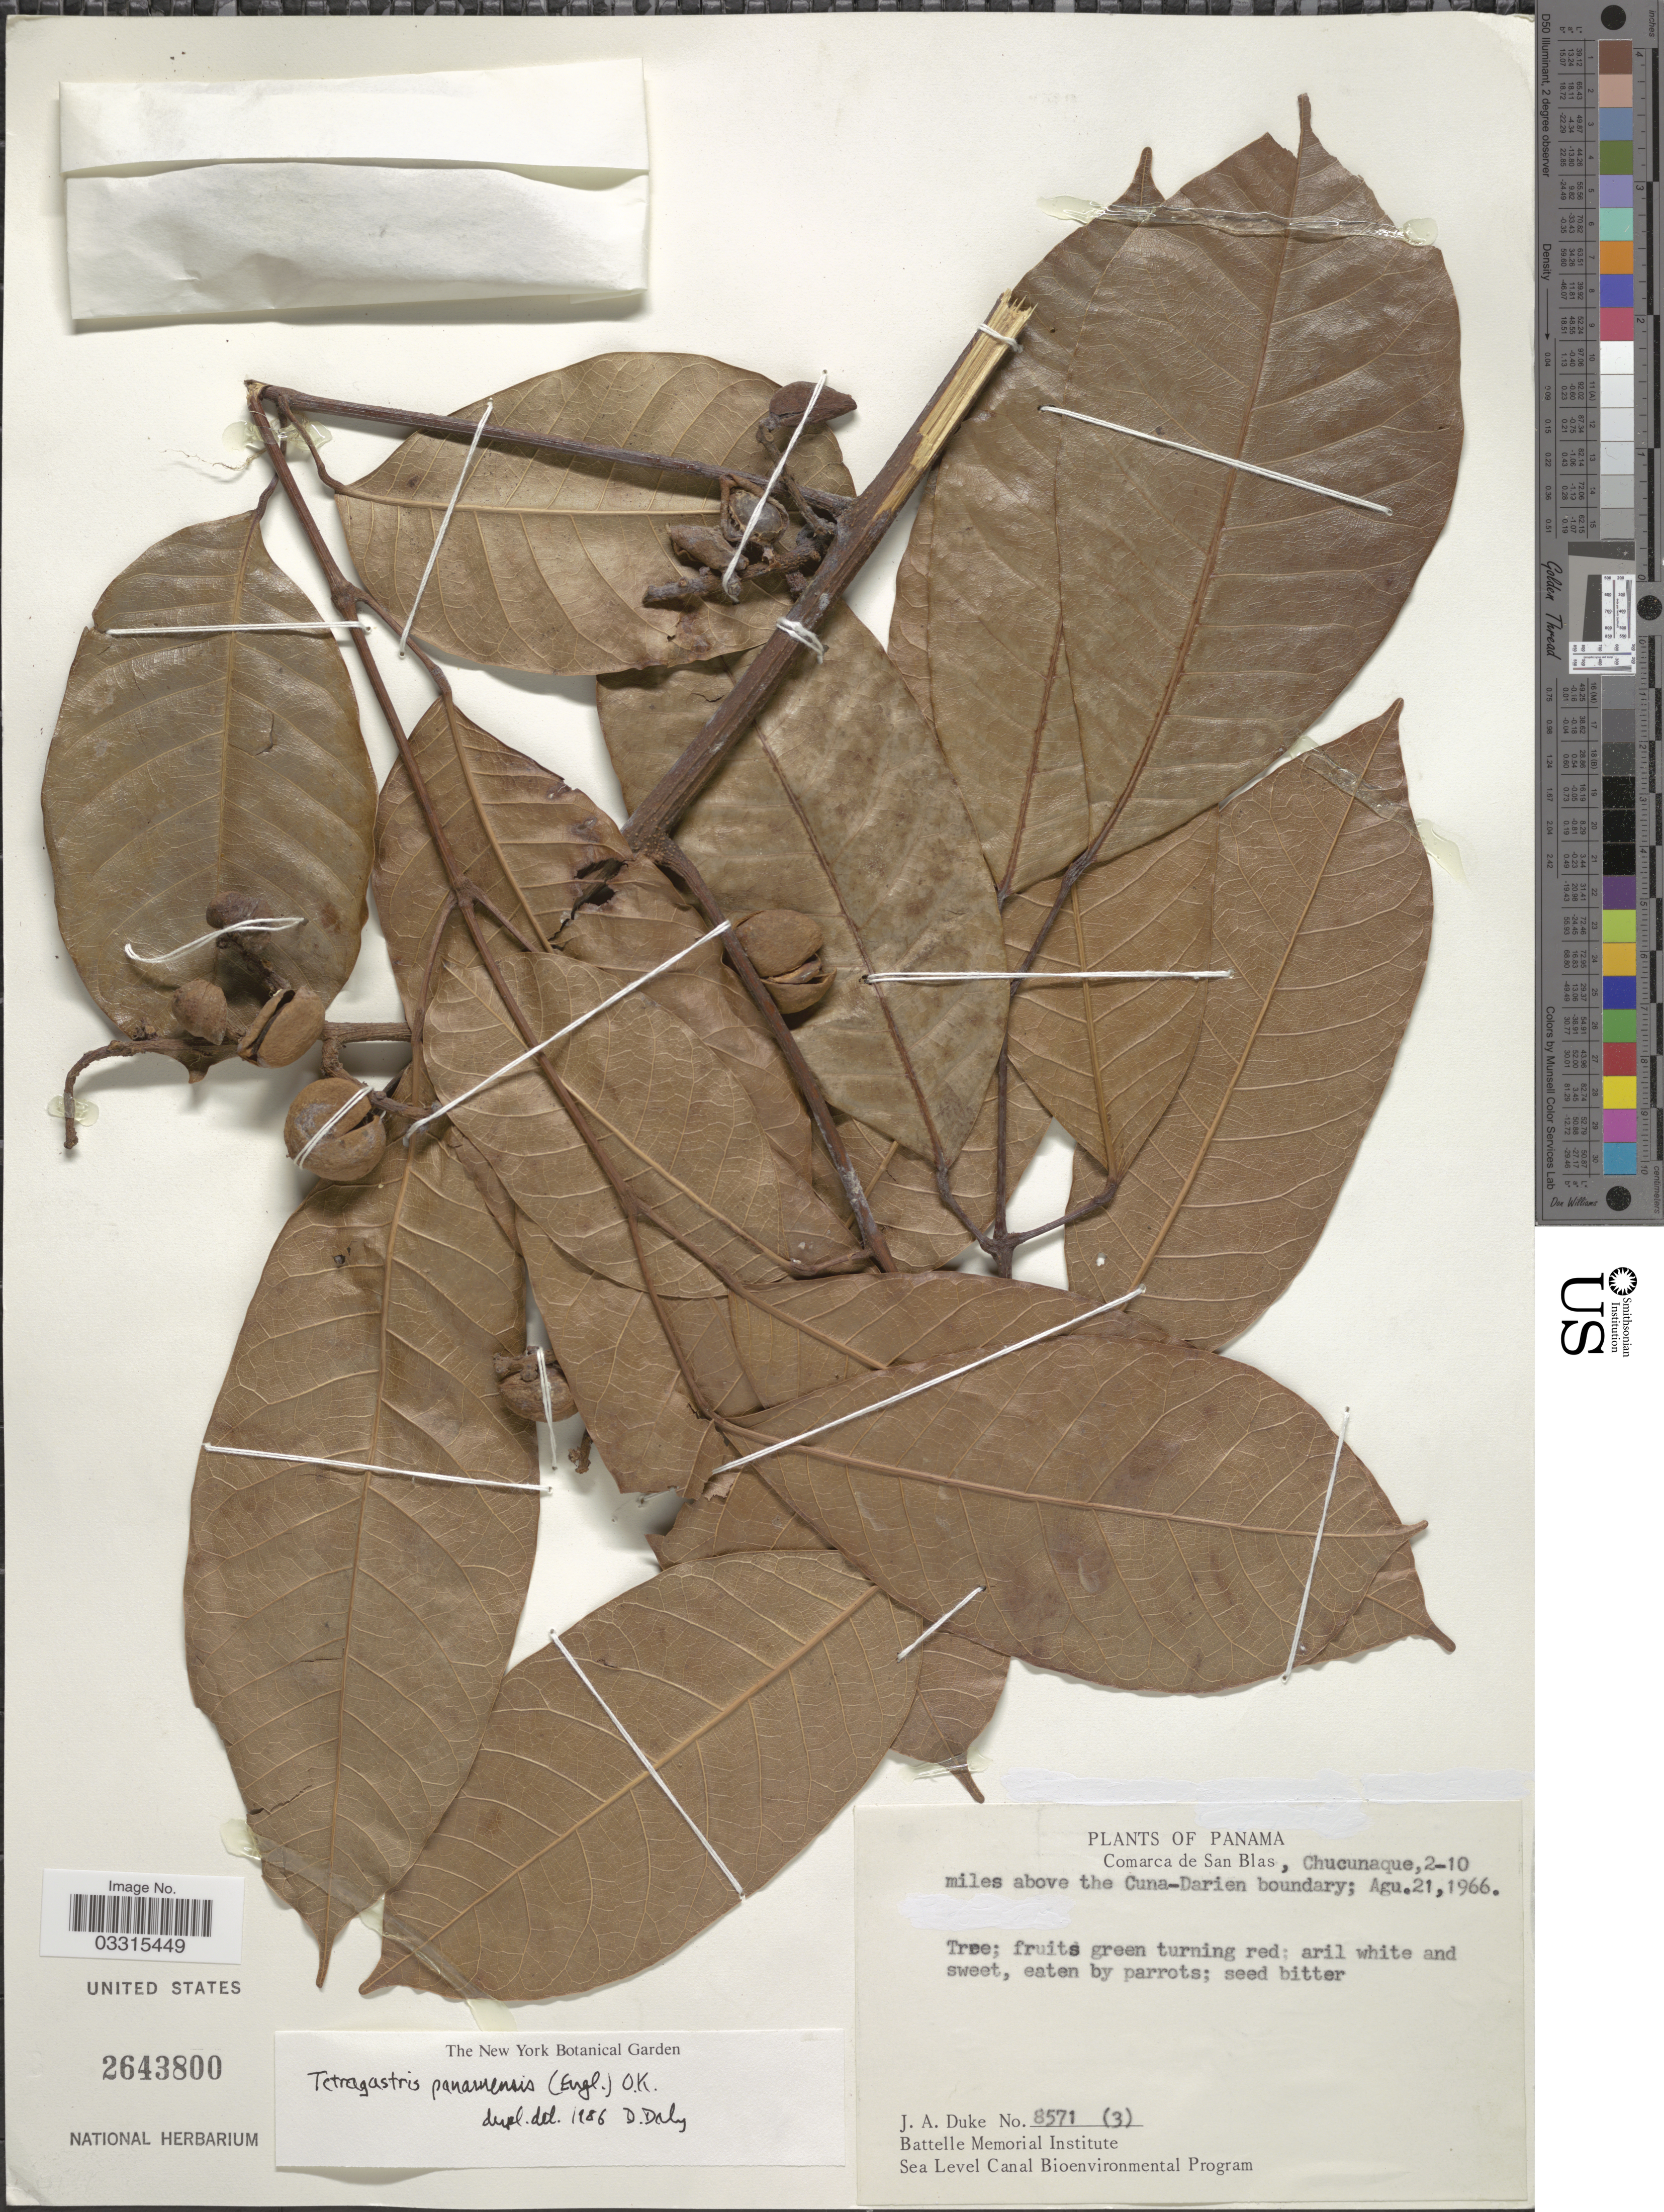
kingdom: Plantae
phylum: Tracheophyta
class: Magnoliopsida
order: Sapindales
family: Burseraceae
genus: Protium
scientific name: Protium stevensonii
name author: (Standl.) Daly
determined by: Daly, Douglas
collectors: J. A. Duke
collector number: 8571(3)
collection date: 1966-08-21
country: Panama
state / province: Kuna Yala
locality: Comarca de San Blas, Chucunaque, 2-10 miles above the Cuna-Darien boundary.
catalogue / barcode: US 2643800